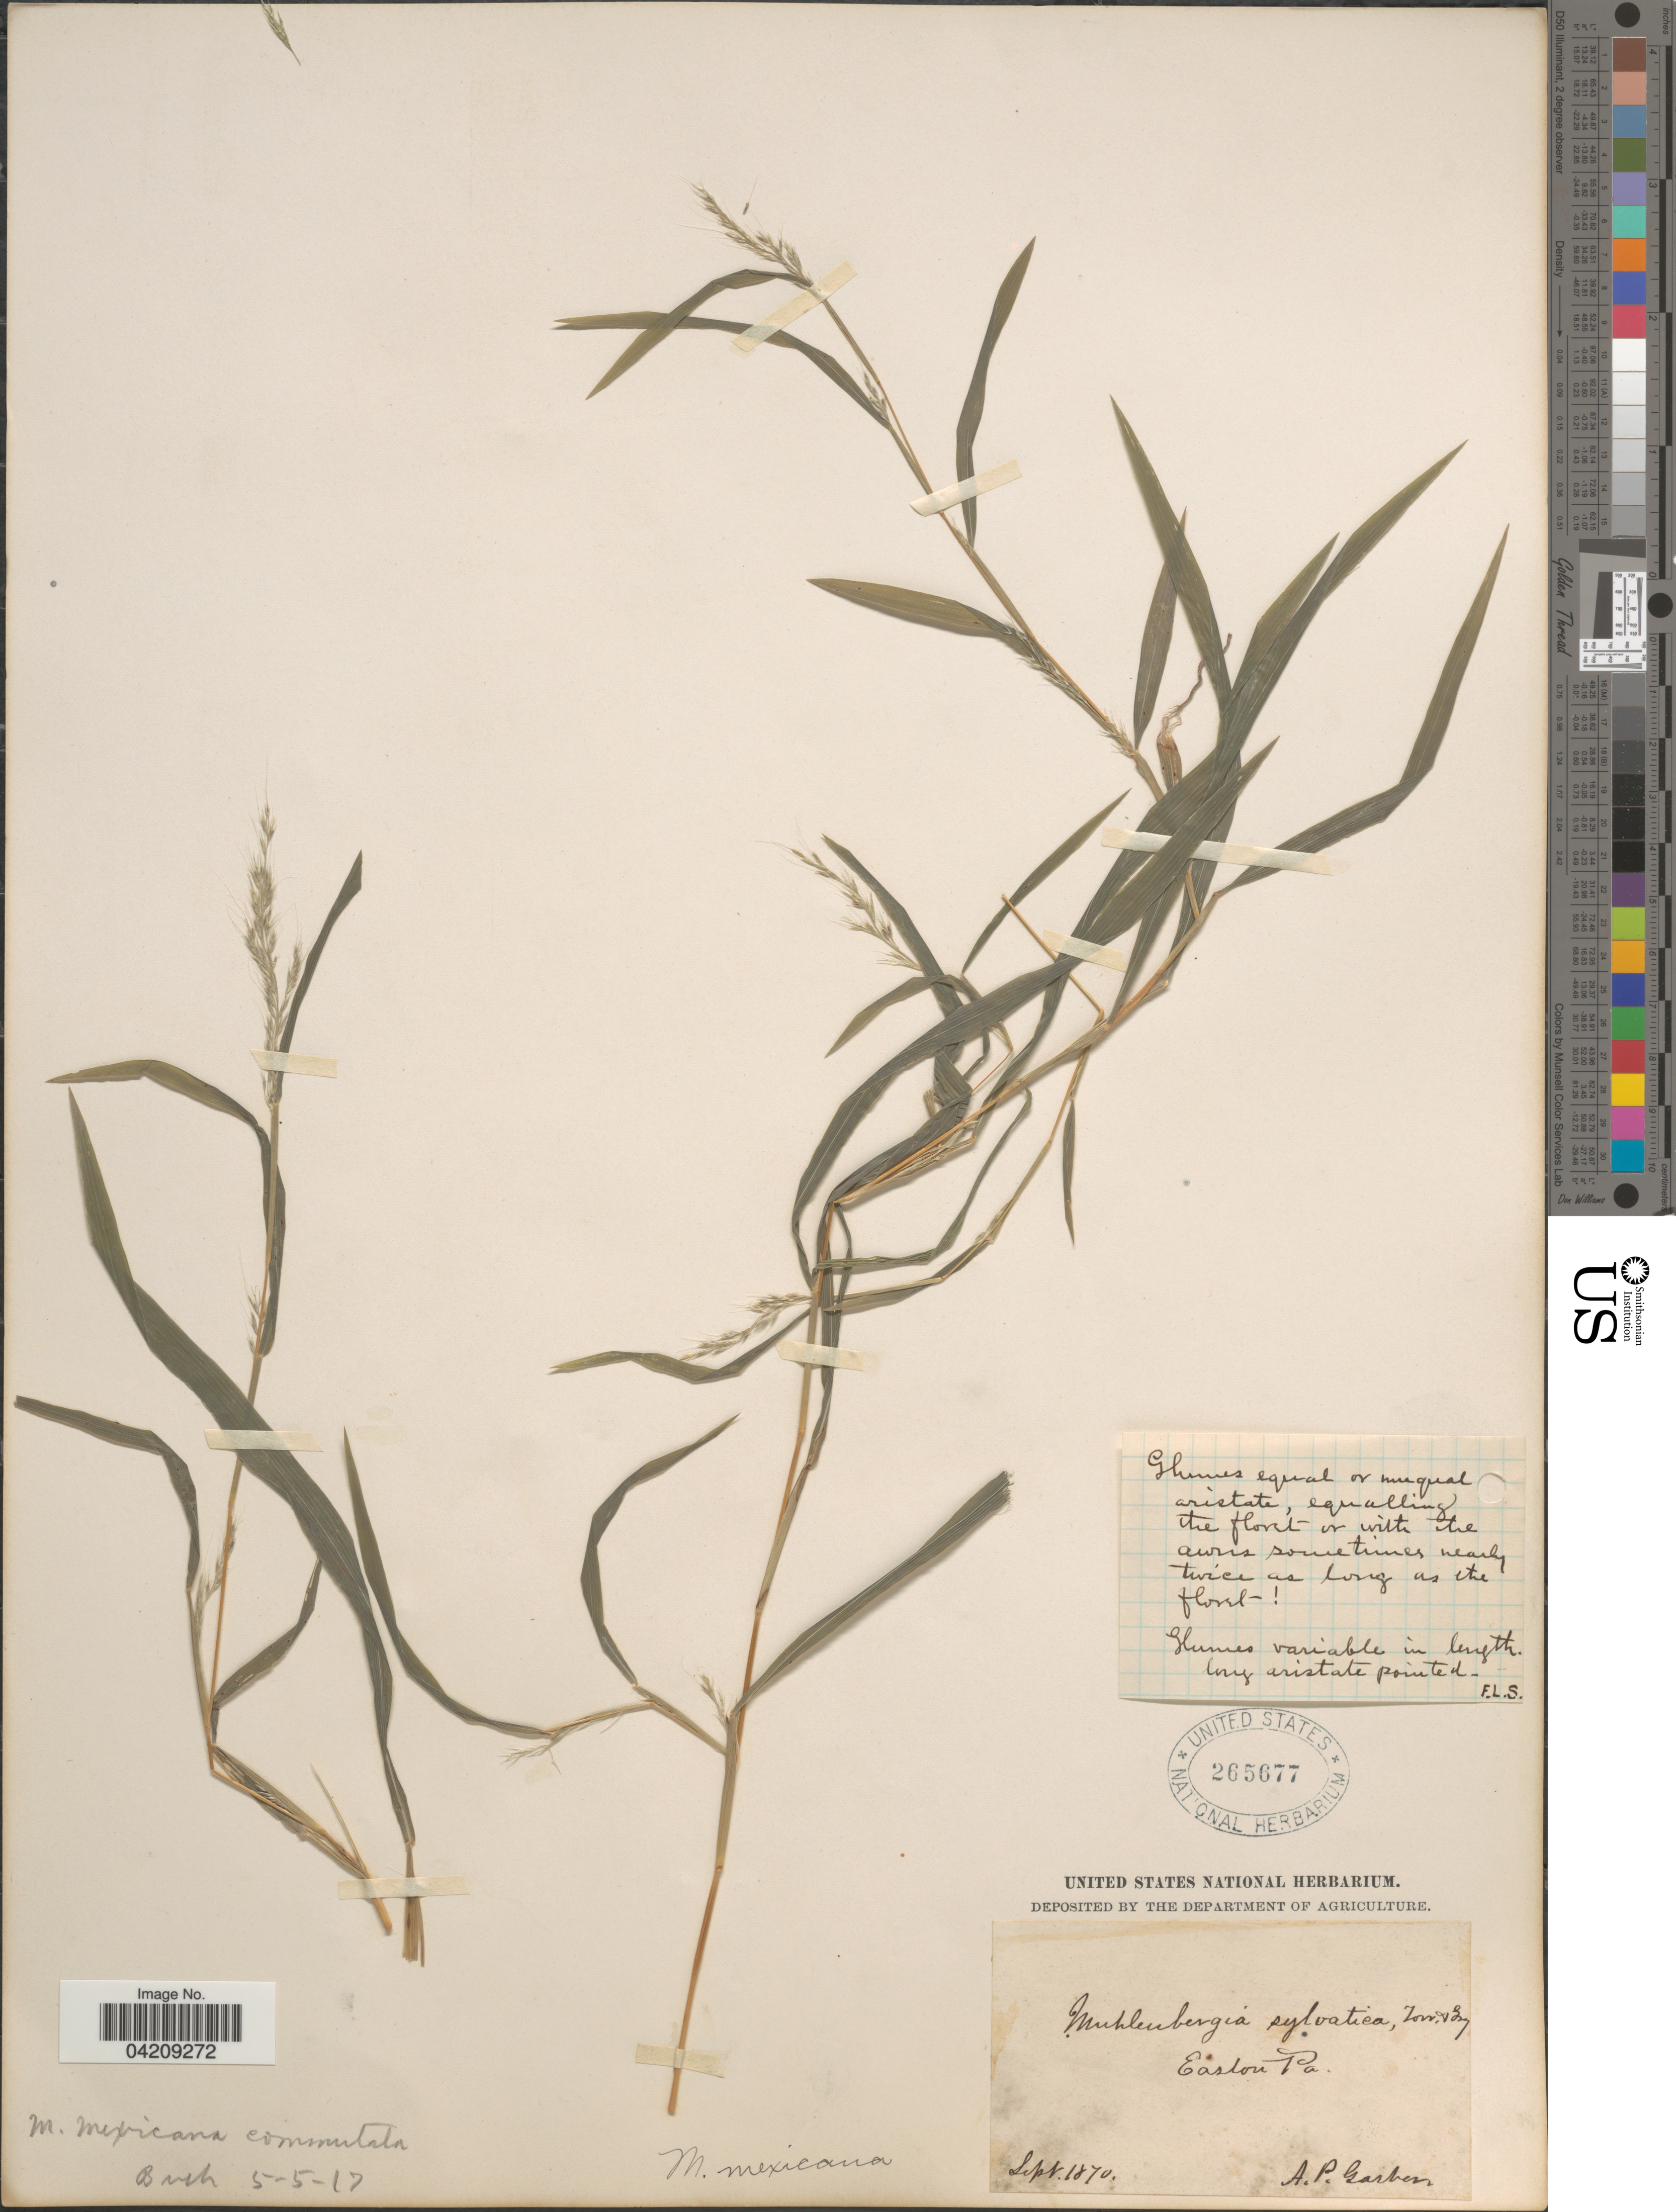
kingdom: Plantae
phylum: Tracheophyta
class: Liliopsida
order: Poales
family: Poaceae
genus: Muhlenbergia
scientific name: Muhlenbergia frondosa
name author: (Poir.) Fernald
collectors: A. P. Garber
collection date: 1870-09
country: United States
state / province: Pennsylvania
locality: Easton.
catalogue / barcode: US 265677